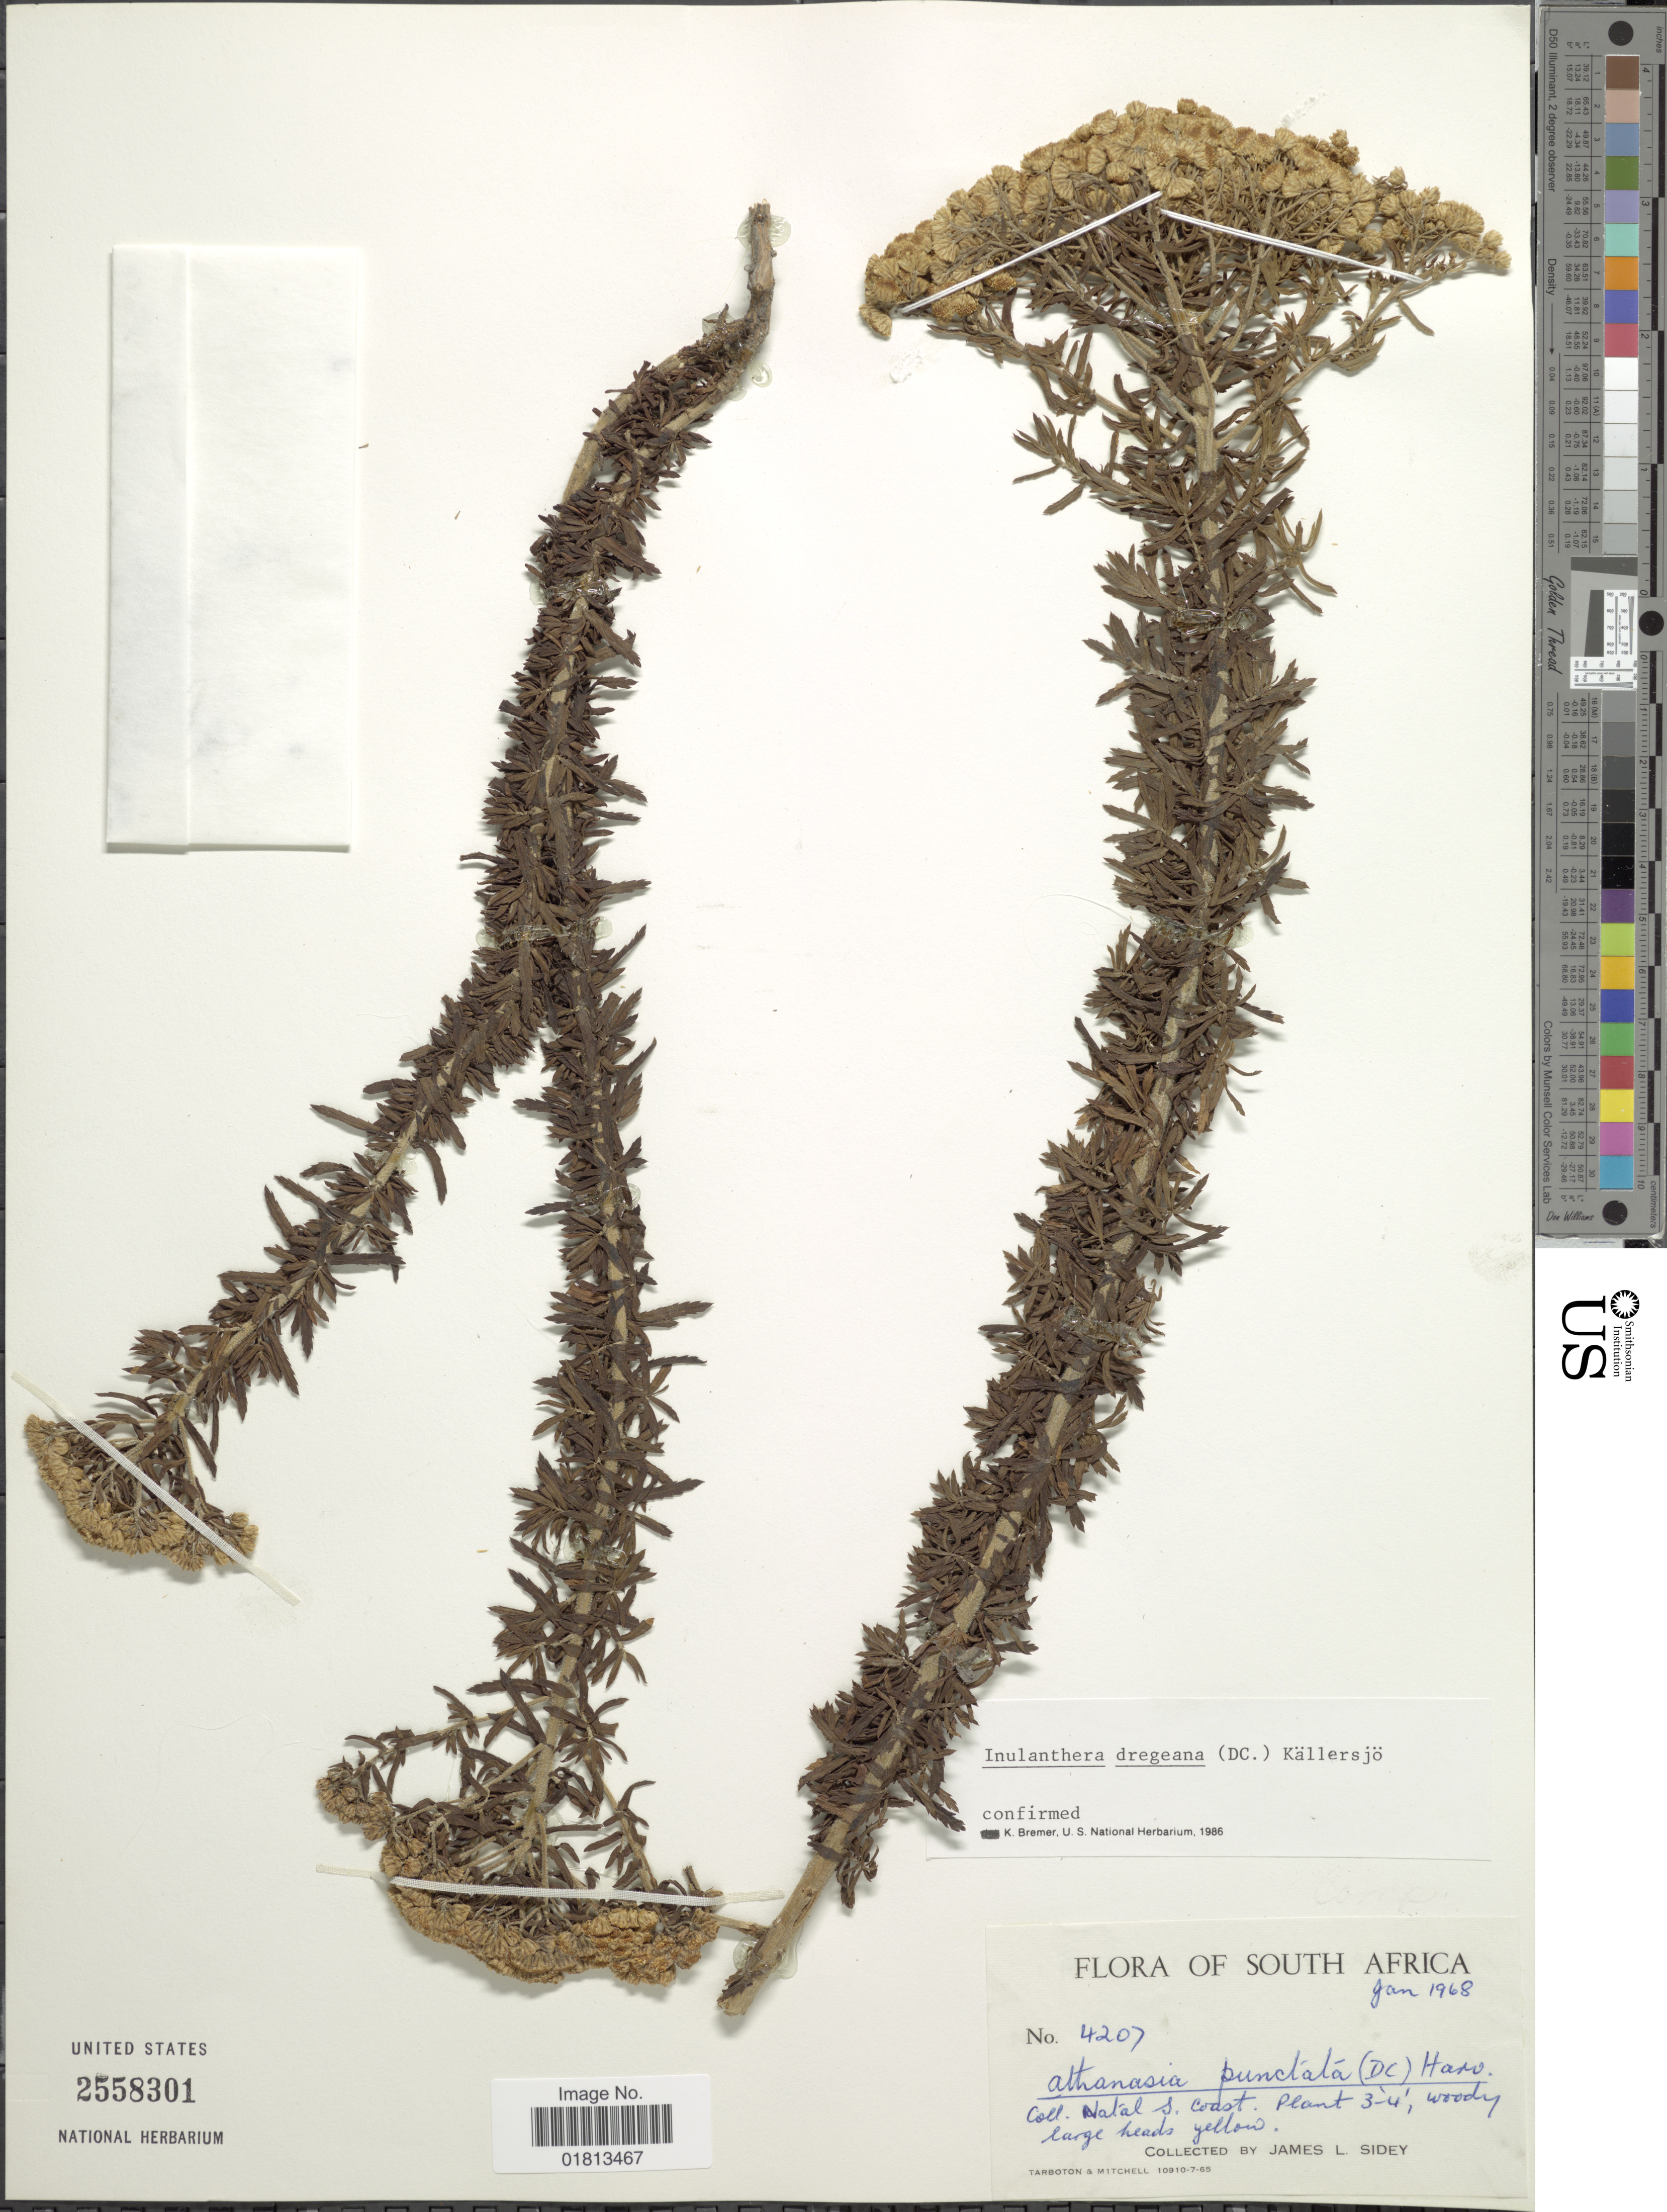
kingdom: Plantae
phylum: Tracheophyta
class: Magnoliopsida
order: Asterales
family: Asteraceae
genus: Inulanthera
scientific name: Inulanthera dregeana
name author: (DC.) Källersjö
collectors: J. L. Sidey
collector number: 4207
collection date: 1968-01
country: South Africa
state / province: KwaZulu-Natal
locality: Natal s. coast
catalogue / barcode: US 2558301